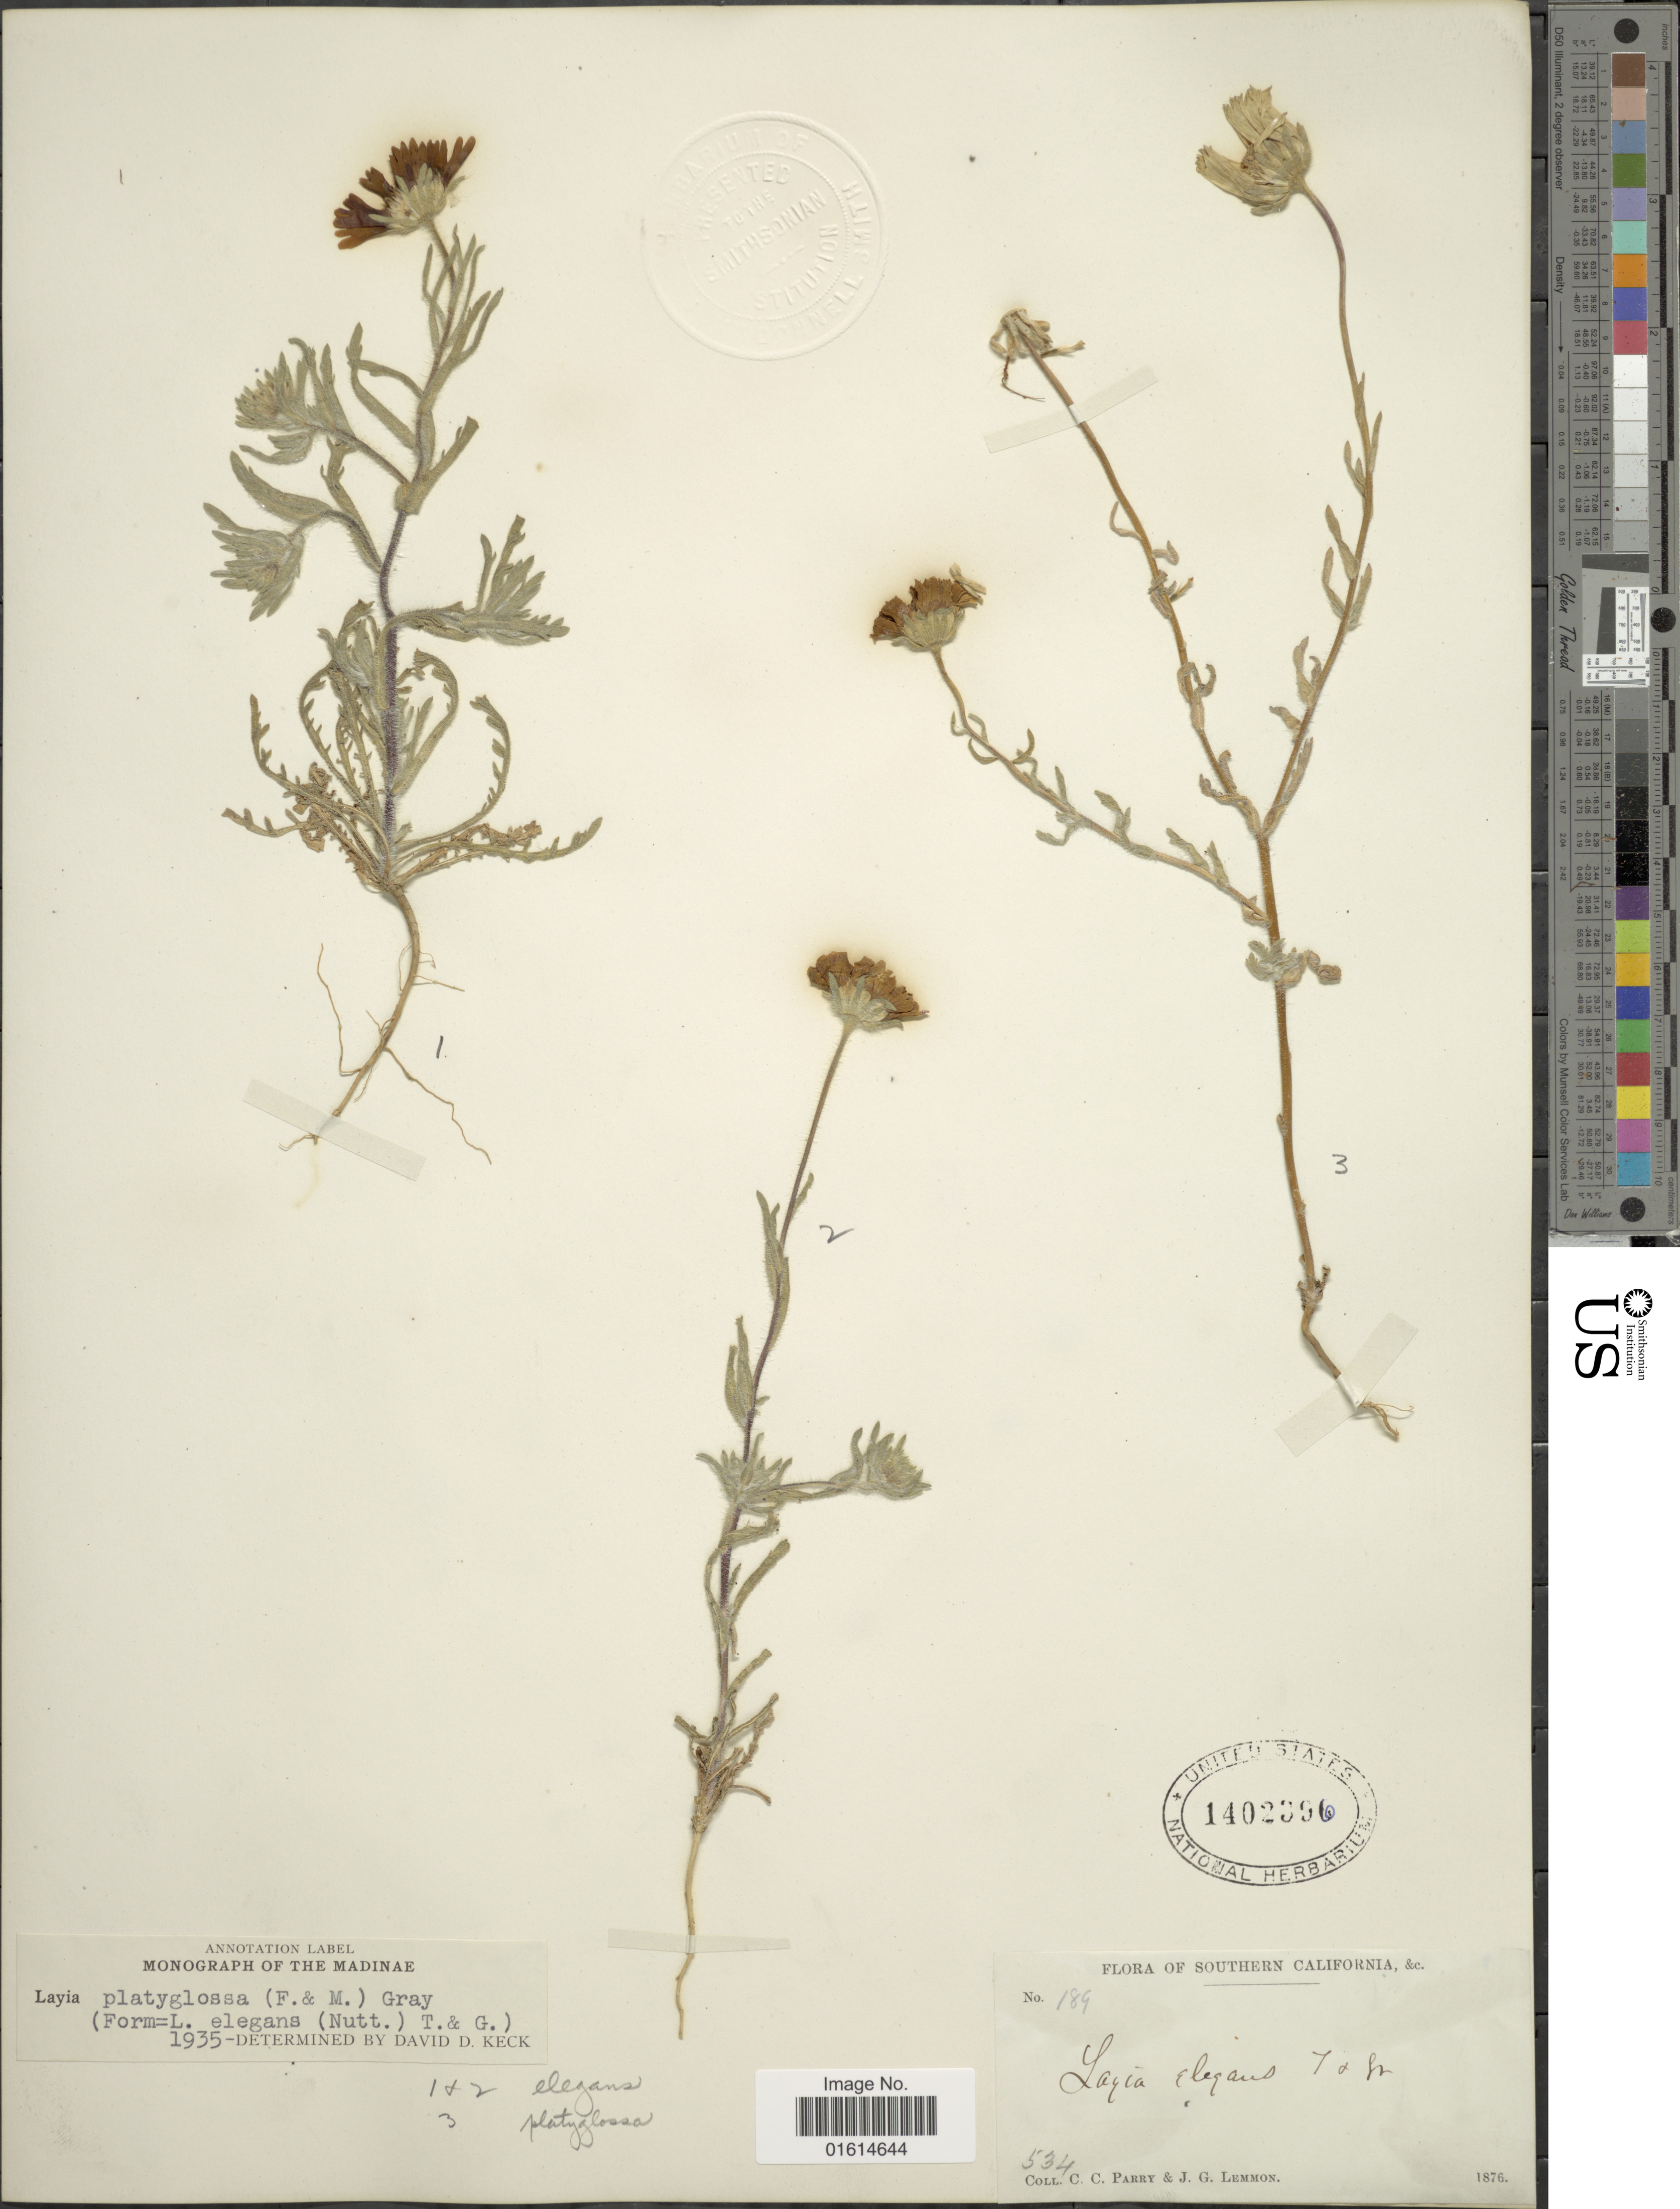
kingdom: Plantae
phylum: Tracheophyta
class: Magnoliopsida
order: Asterales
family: Asteraceae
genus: Layia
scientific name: Layia platyglossa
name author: (Fisch.) A. Gray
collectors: C. C. Parry & J. Lemmon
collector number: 189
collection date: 1876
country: United States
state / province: California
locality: Southern California, &c.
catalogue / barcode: US 1402396